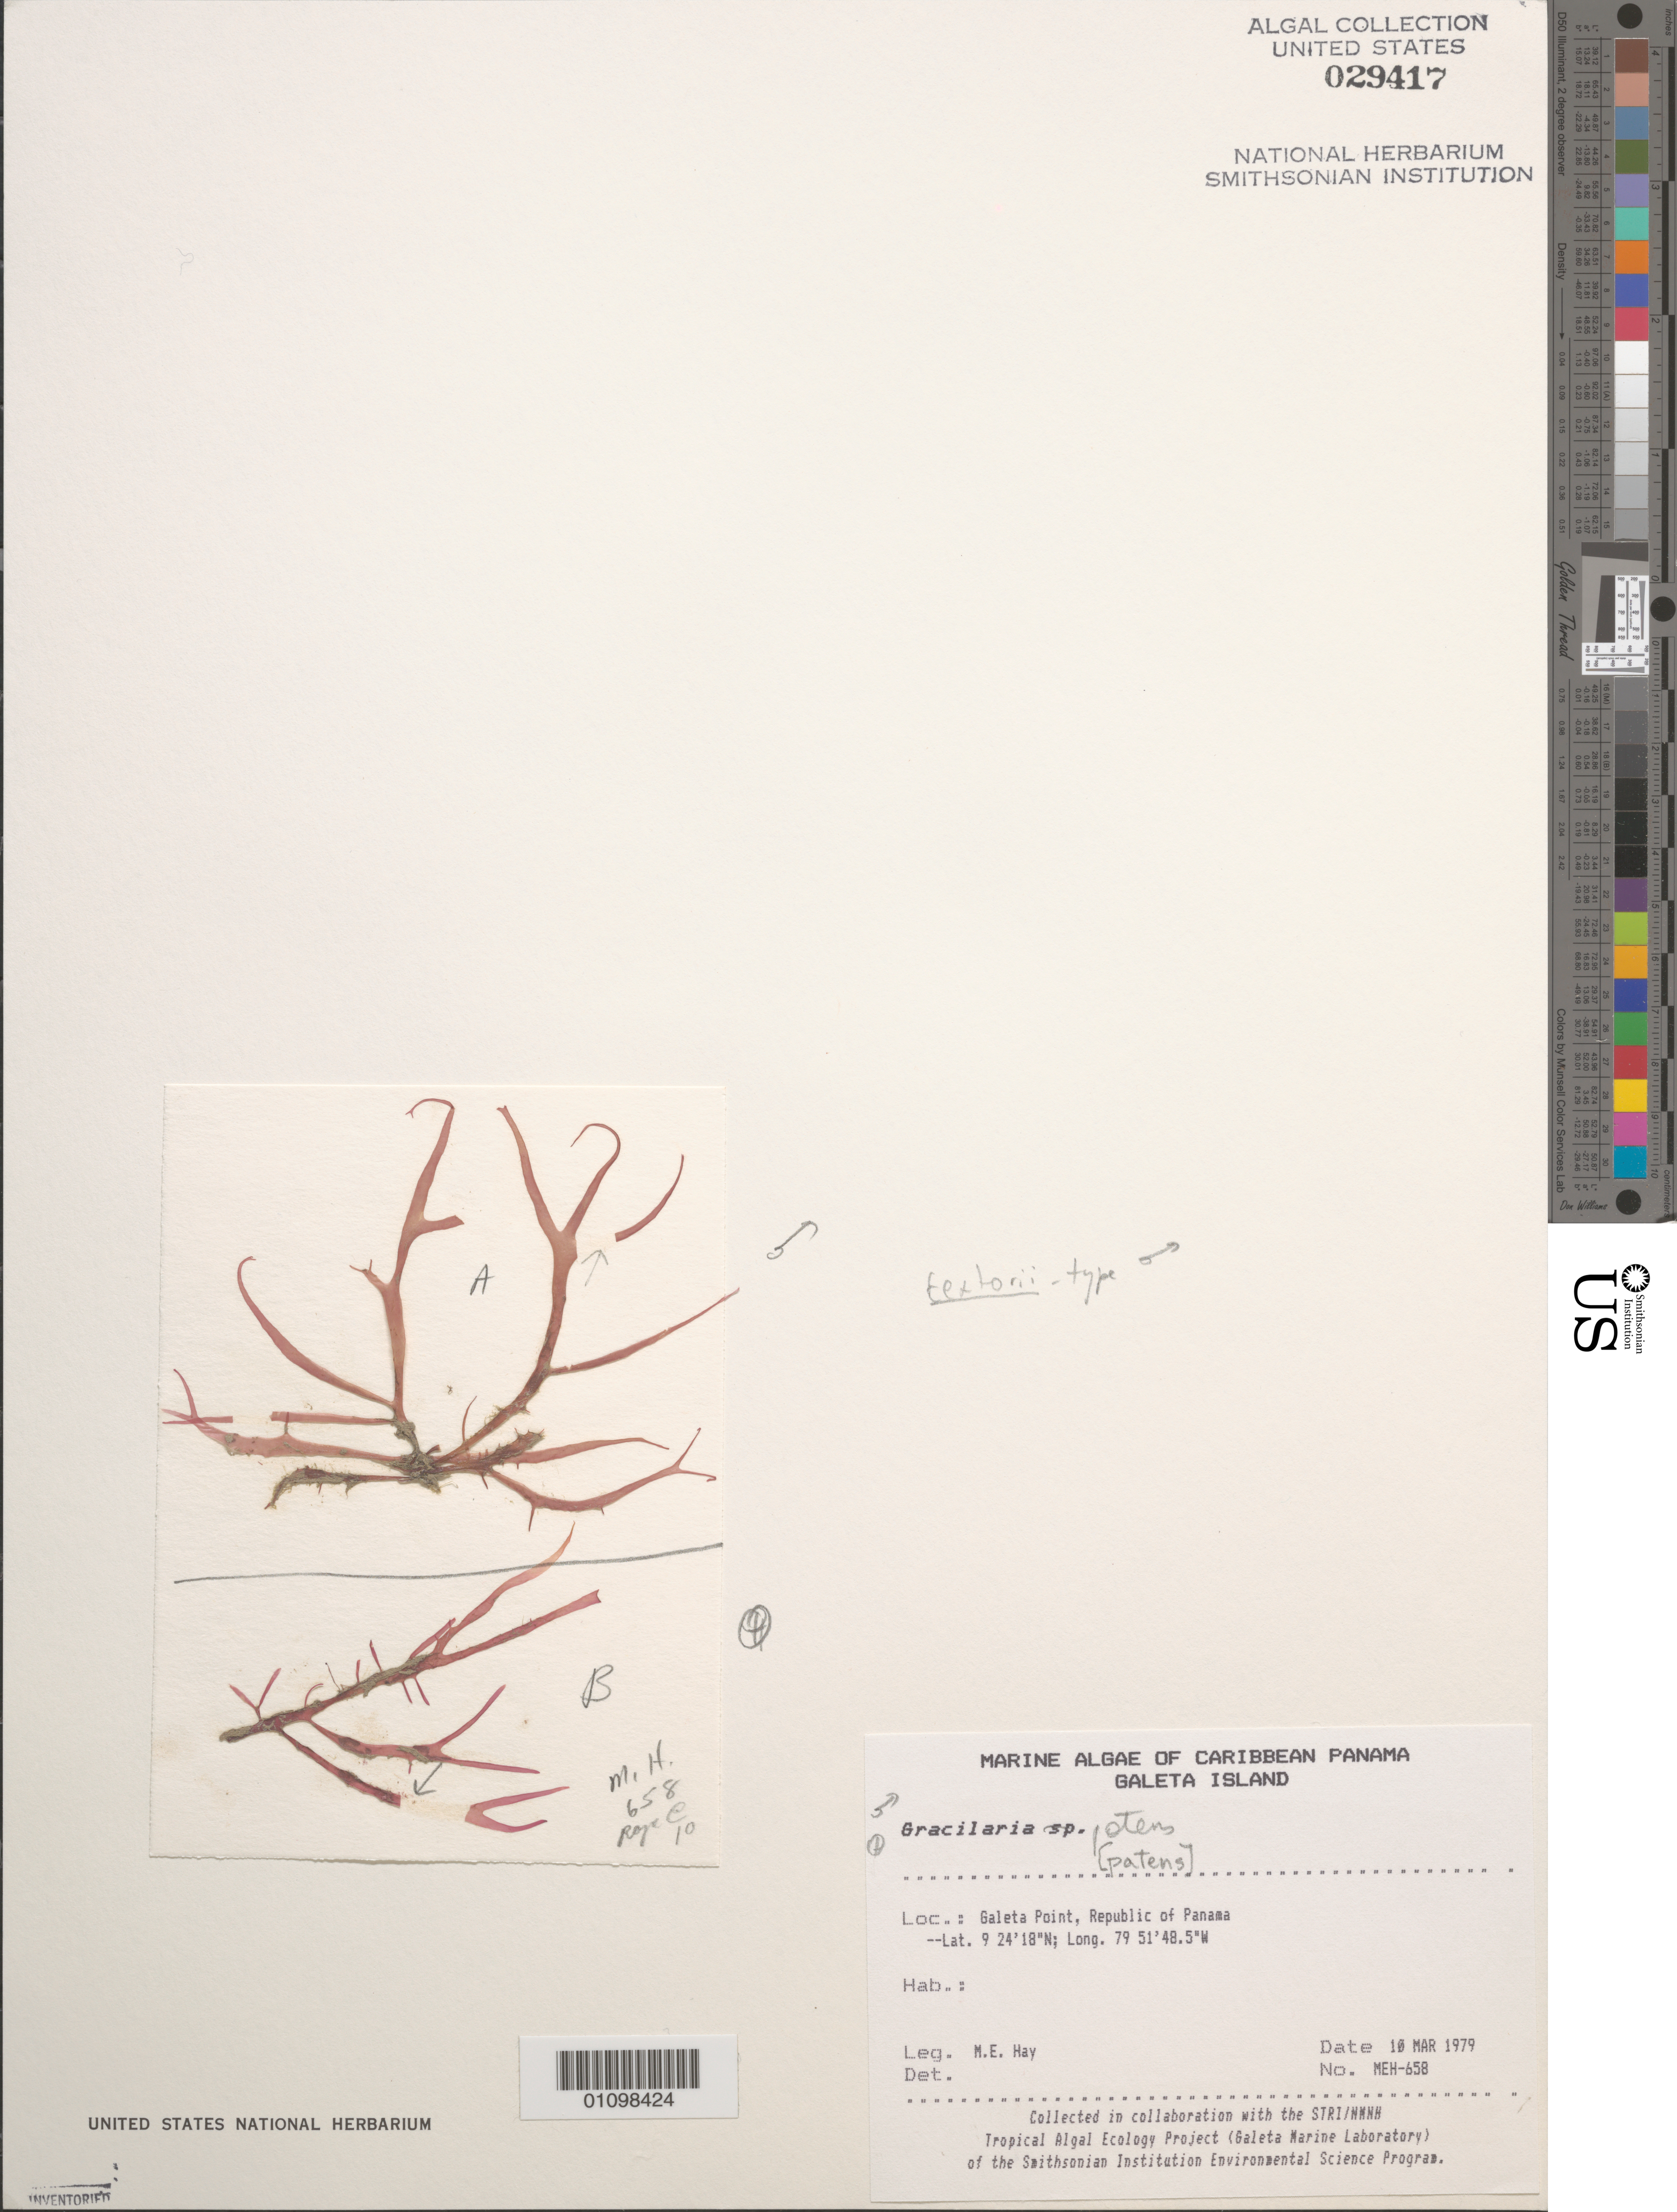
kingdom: Plantae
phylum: Rhodophyta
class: Florideophyceae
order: Gracilariales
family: Gracilariaceae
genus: Gracilaria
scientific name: Gracilaria patens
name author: P. Crouan & H. Crouan in Schramm & Maze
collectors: M. E. Hay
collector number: MEH-658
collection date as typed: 10 Mar 1979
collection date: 1979-03-10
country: Panama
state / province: Colón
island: Galeta Island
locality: Galeta Point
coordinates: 9 24'18"N, 79 51'48.5"W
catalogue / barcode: US 29417